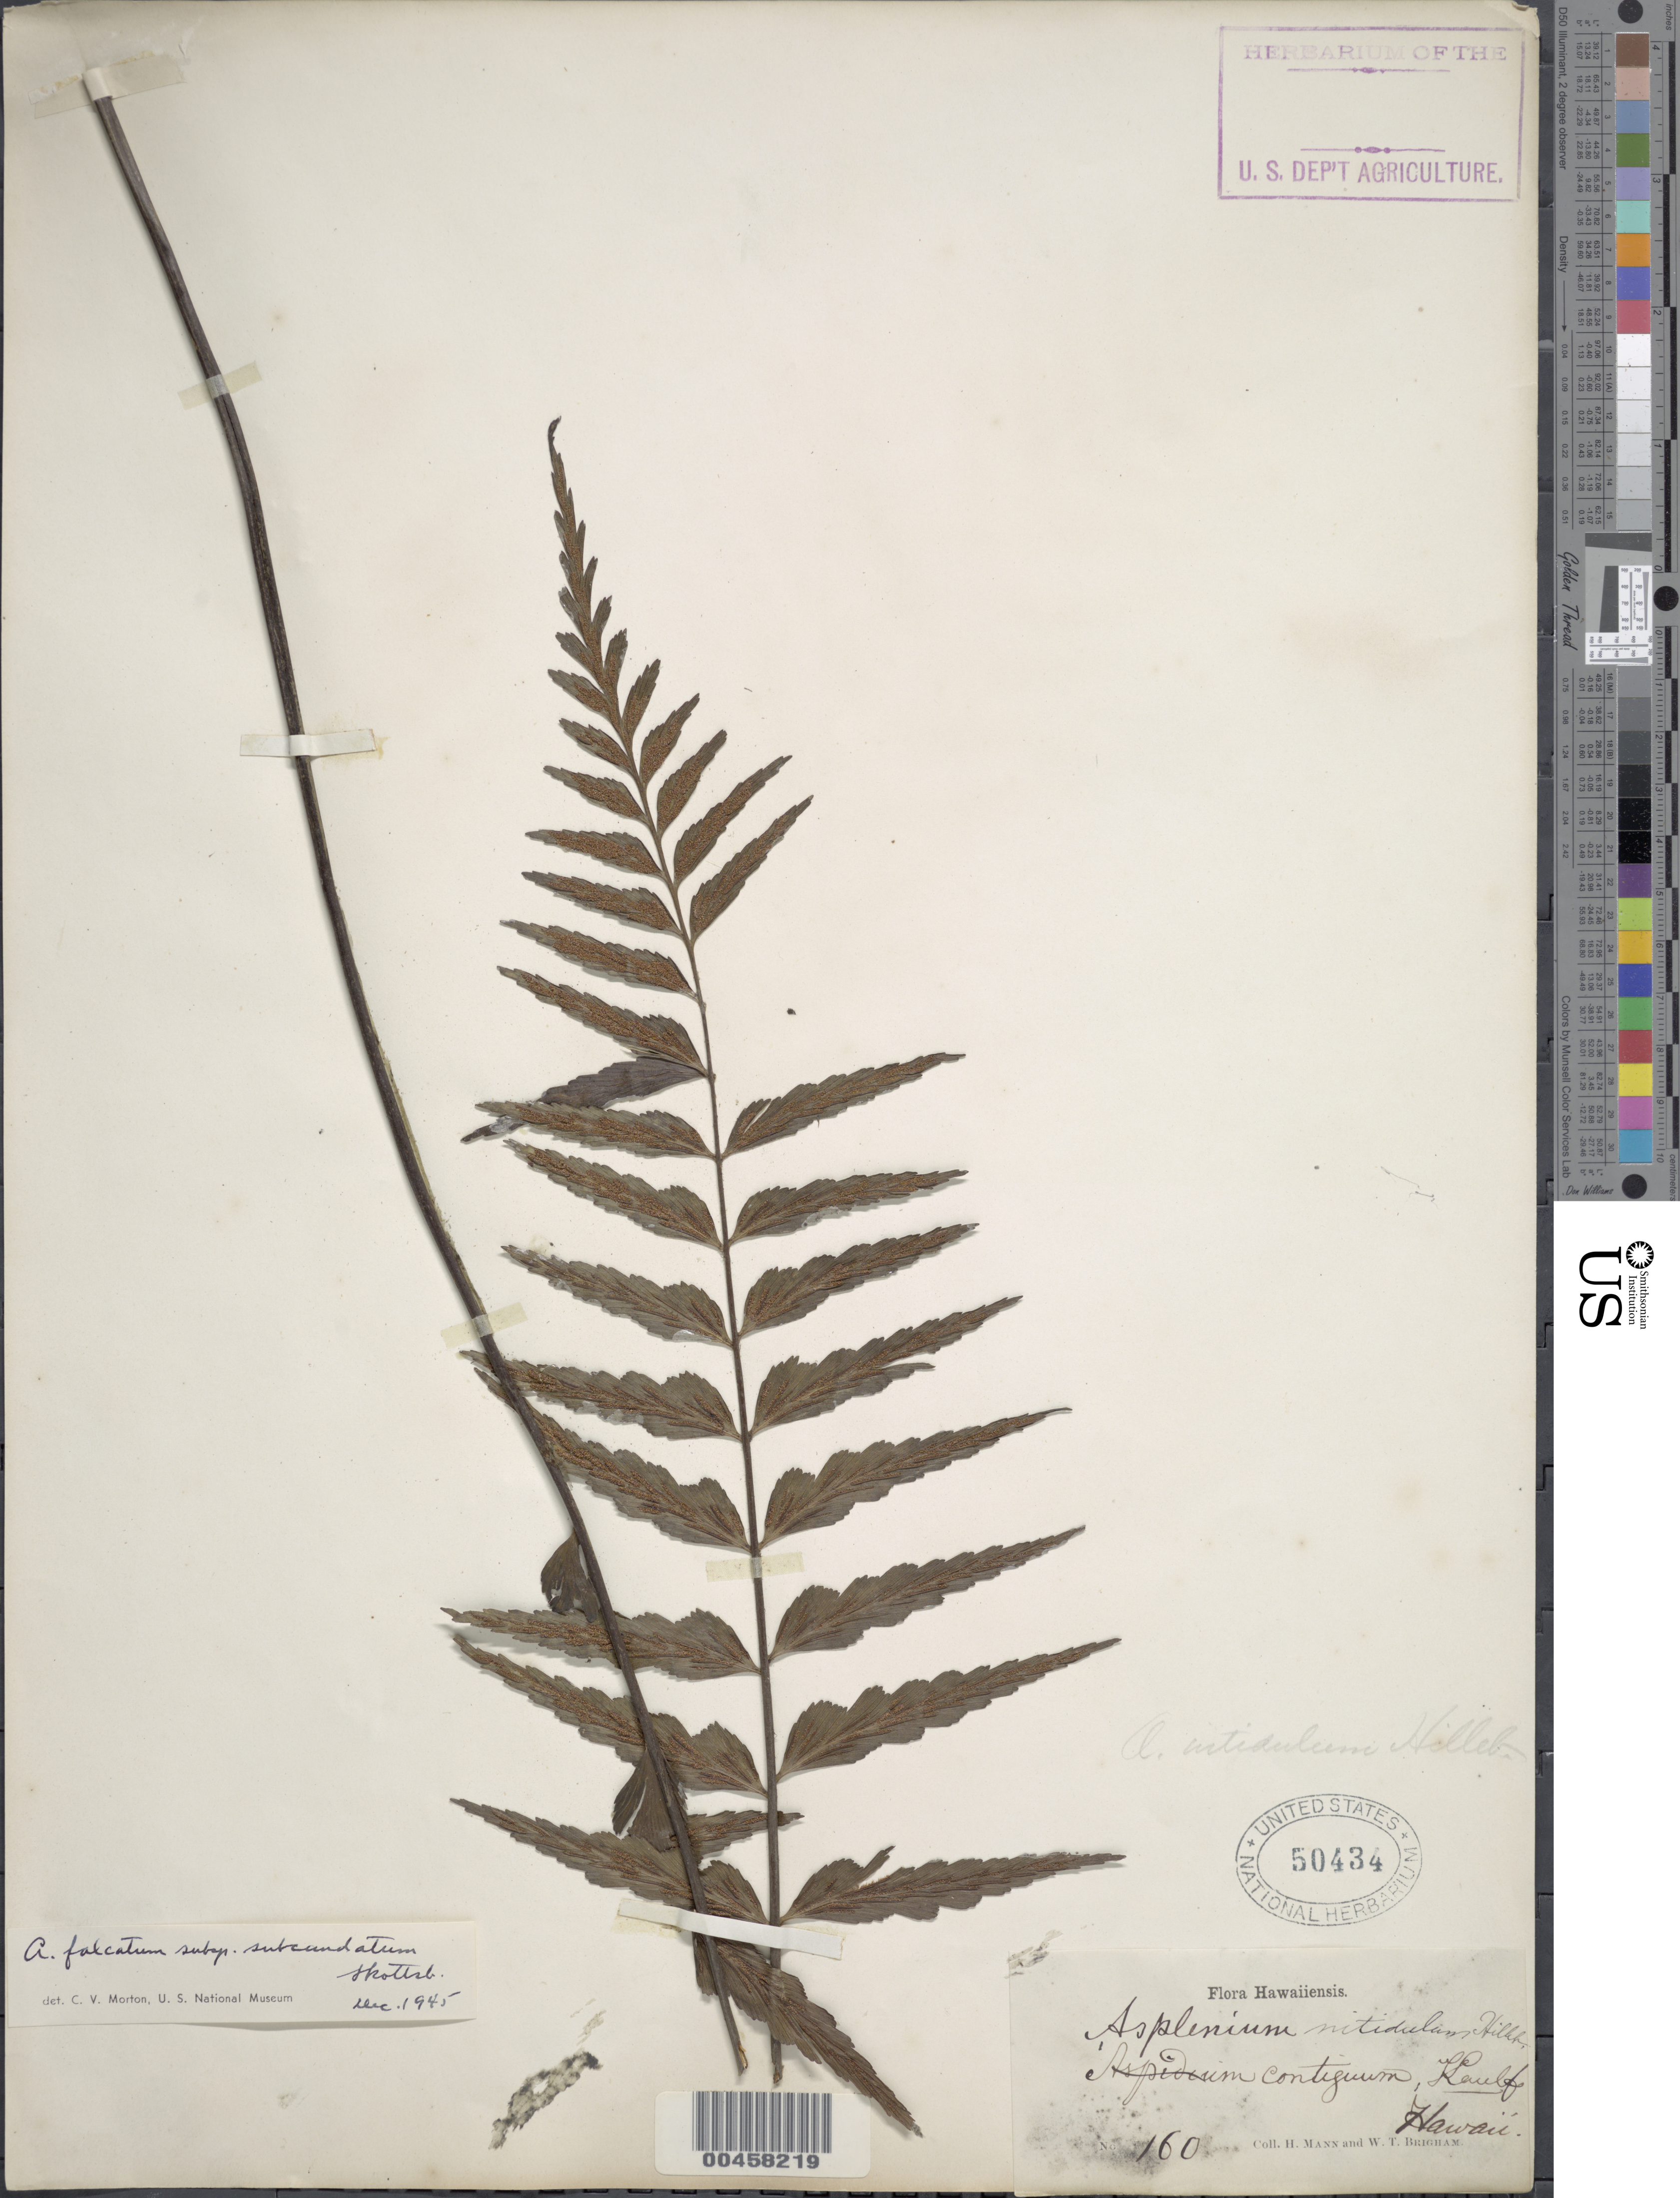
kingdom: Plantae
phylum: Tracheophyta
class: Polypodiopsida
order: Polypodiales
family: Aspleniaceae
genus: Asplenium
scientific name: Asplenium polyodon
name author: G. Forst.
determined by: Wagner, W. L., (BOT), Smithsonian Institution - National Museum of Natural History (UNITED STATES)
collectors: H. Mann & W. T. Brigham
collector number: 160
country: United States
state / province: Hawaii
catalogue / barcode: US 50434